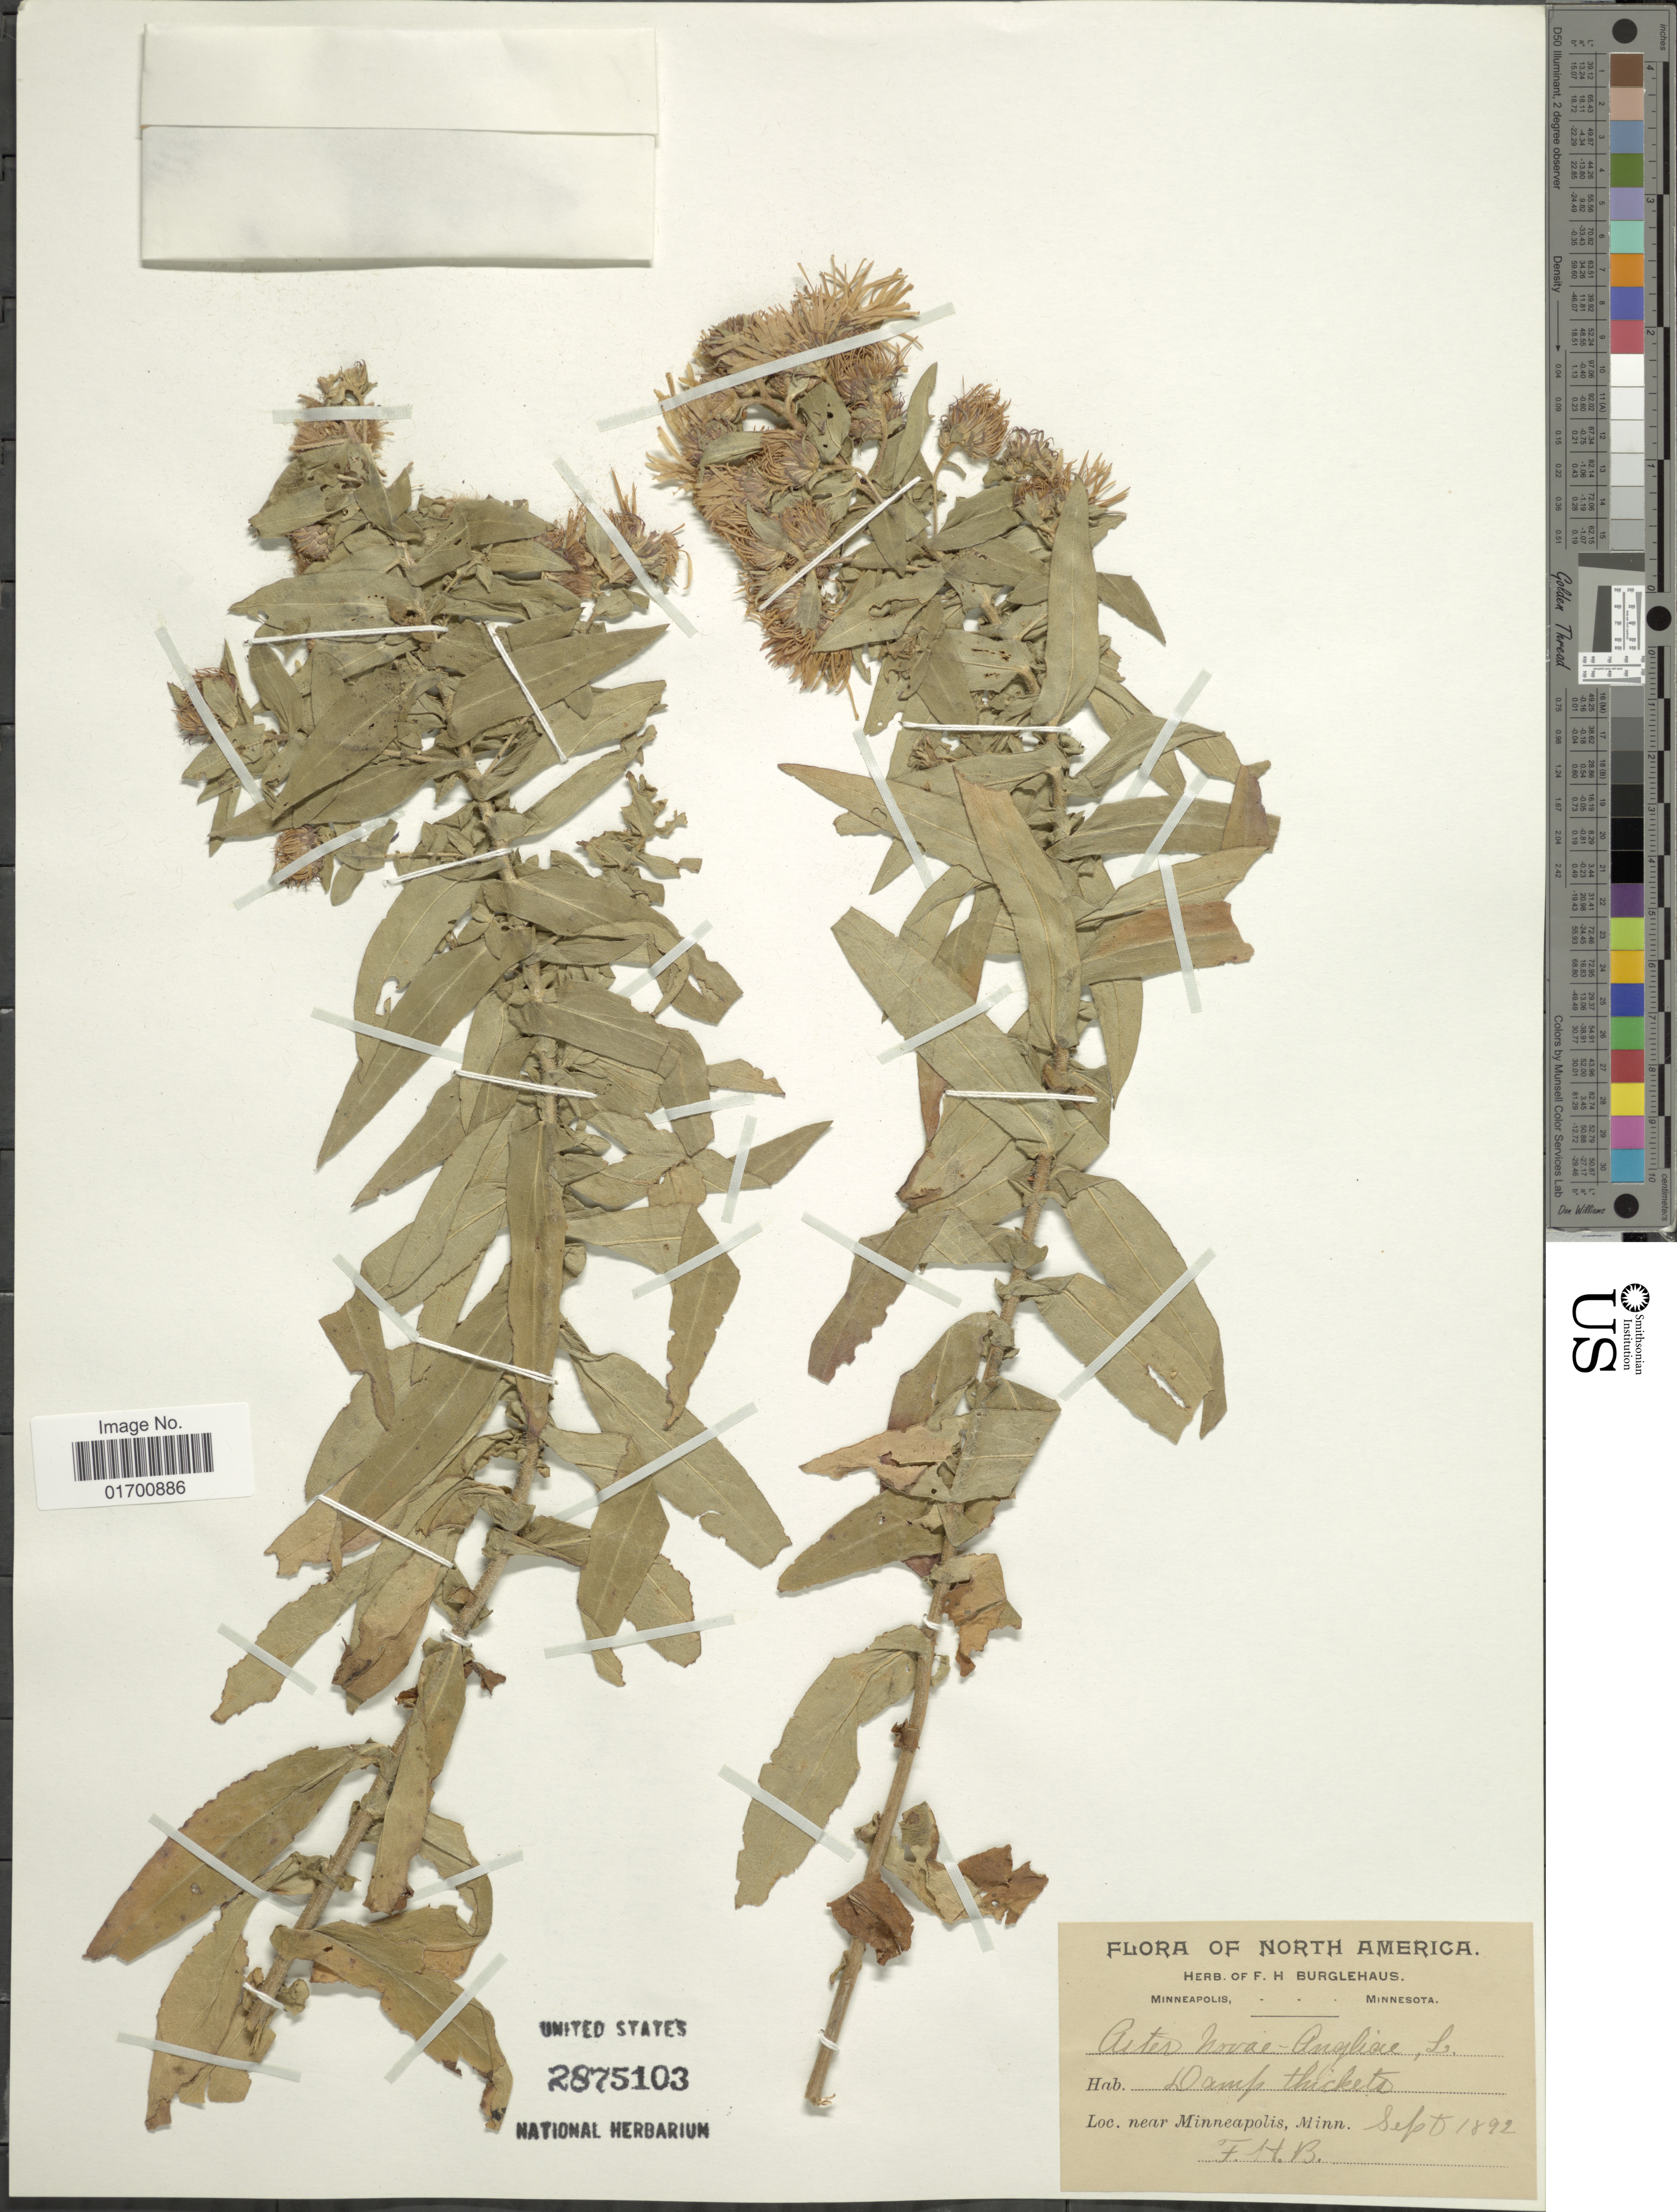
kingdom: Plantae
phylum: Tracheophyta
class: Magnoliopsida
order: Asterales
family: Asteraceae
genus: Symphyotrichum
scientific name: Symphyotrichum novae-angliae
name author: (L.) G.L. Nesom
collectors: F. Burglehaus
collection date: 1892-09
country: United States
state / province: Minnesota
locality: Damp thickets, near Minneapolis, Minn.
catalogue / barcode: US 2875103